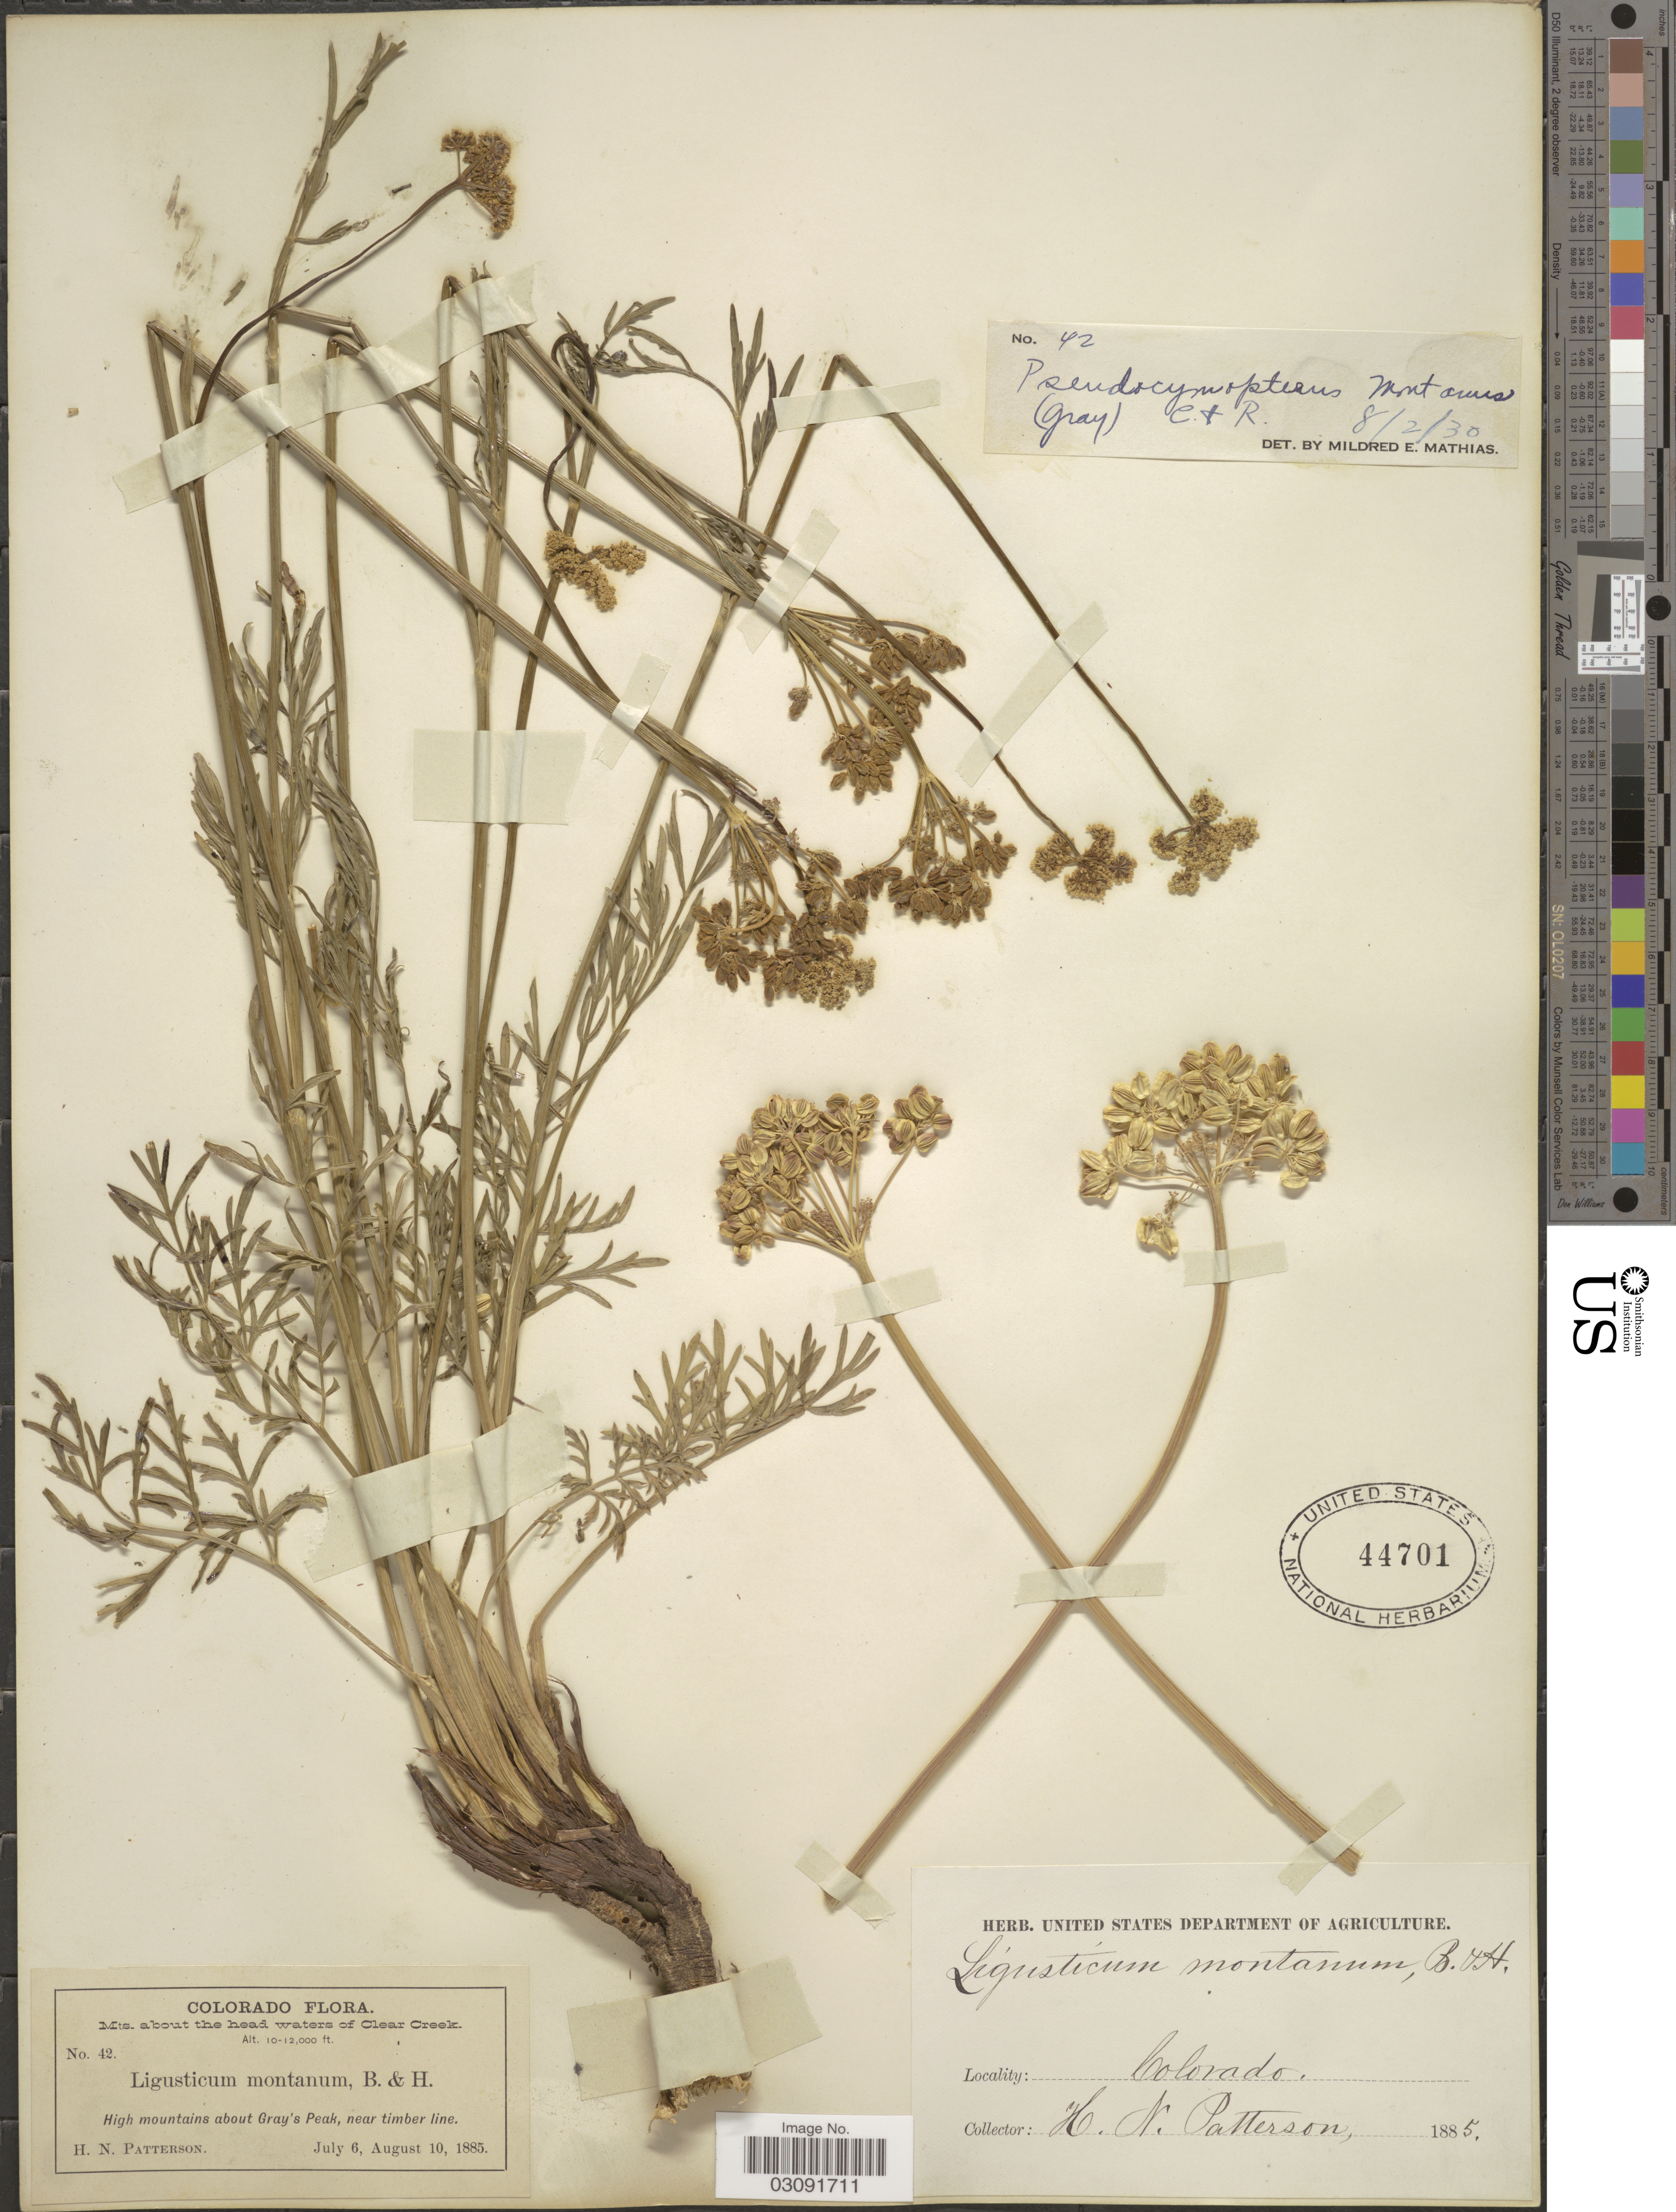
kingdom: Plantae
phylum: Tracheophyta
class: Magnoliopsida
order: Apiales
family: Apiaceae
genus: Pseudocymopterus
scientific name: Pseudocymopterus montanus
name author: (A. Gray) J.M. Coult. & Rose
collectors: H. N. Patterson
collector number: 42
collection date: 1885-07-06/1885-08-10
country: United States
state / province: Colorado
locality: Mts. about the head waters of Clear Creek, High mountains about Gray's Peak, near timber line.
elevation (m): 3048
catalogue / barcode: US 44701